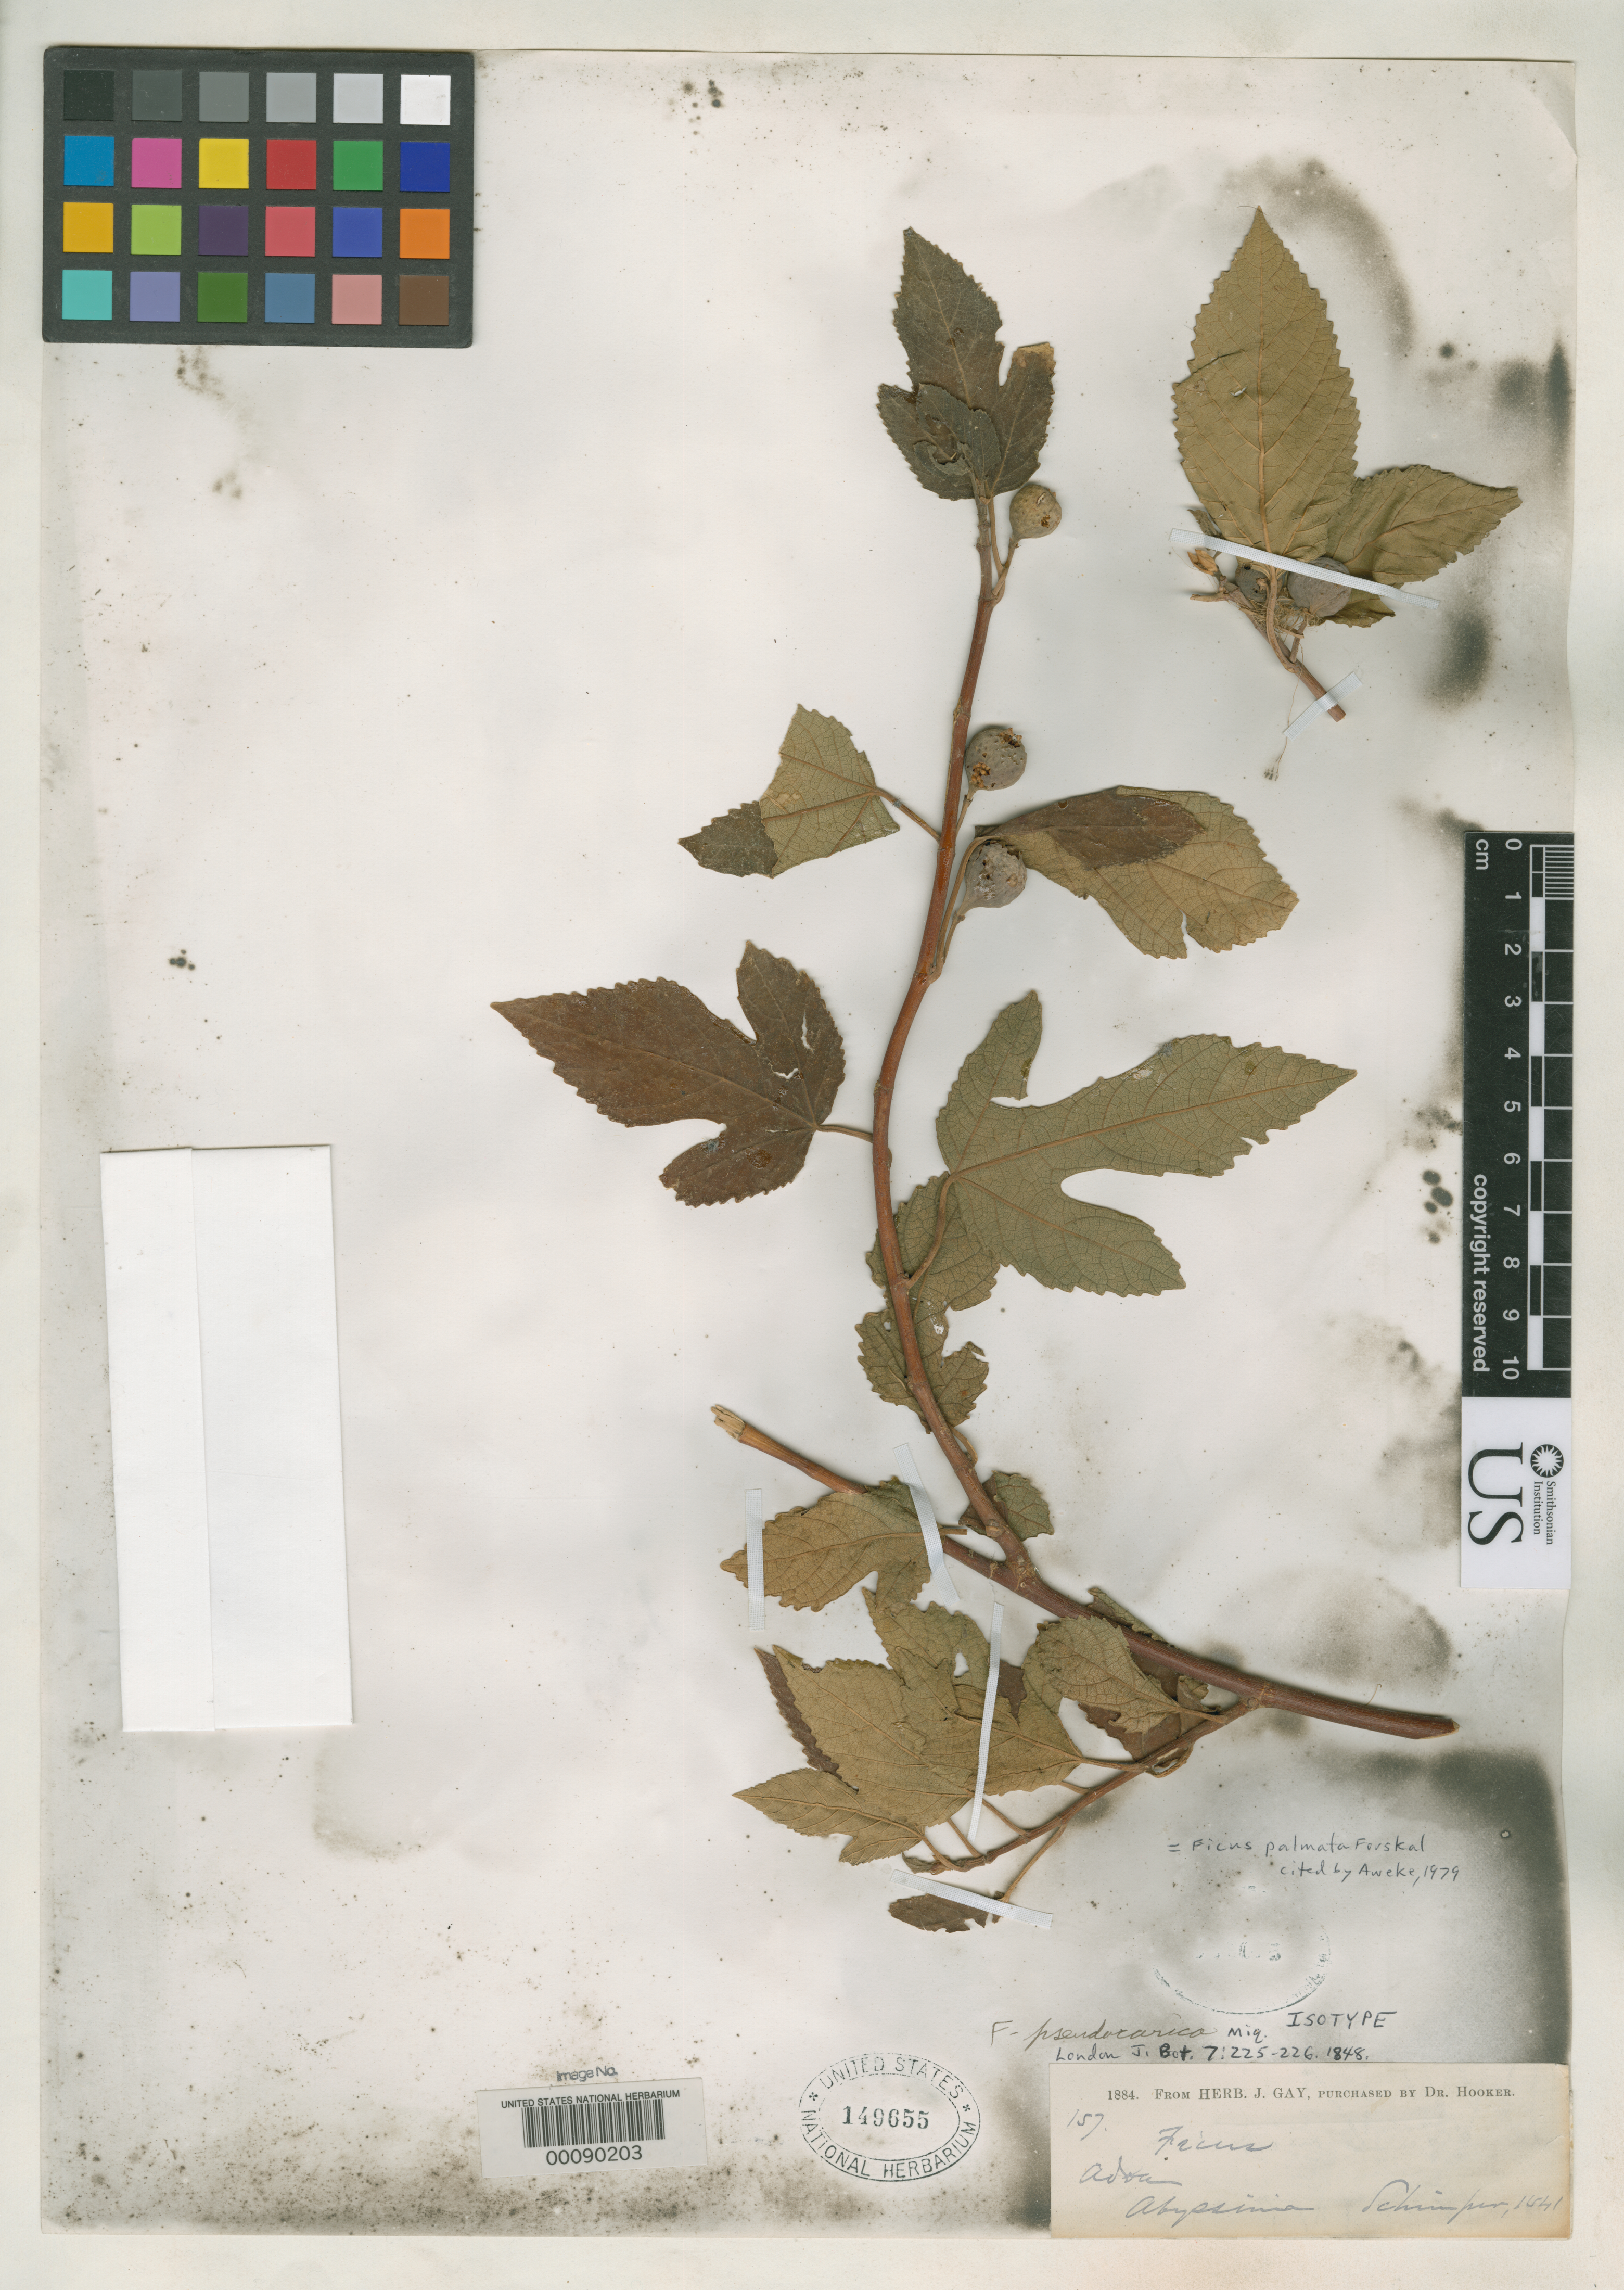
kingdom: Plantae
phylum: Tracheophyta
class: Magnoliopsida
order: Rosales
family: Moraceae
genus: Ficus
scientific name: Ficus pseudocarica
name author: Miq.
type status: Isotype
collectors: G. W. Schimper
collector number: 157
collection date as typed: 01 Jun 1837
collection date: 1837-06-01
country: Ethiopia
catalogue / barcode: US 149655